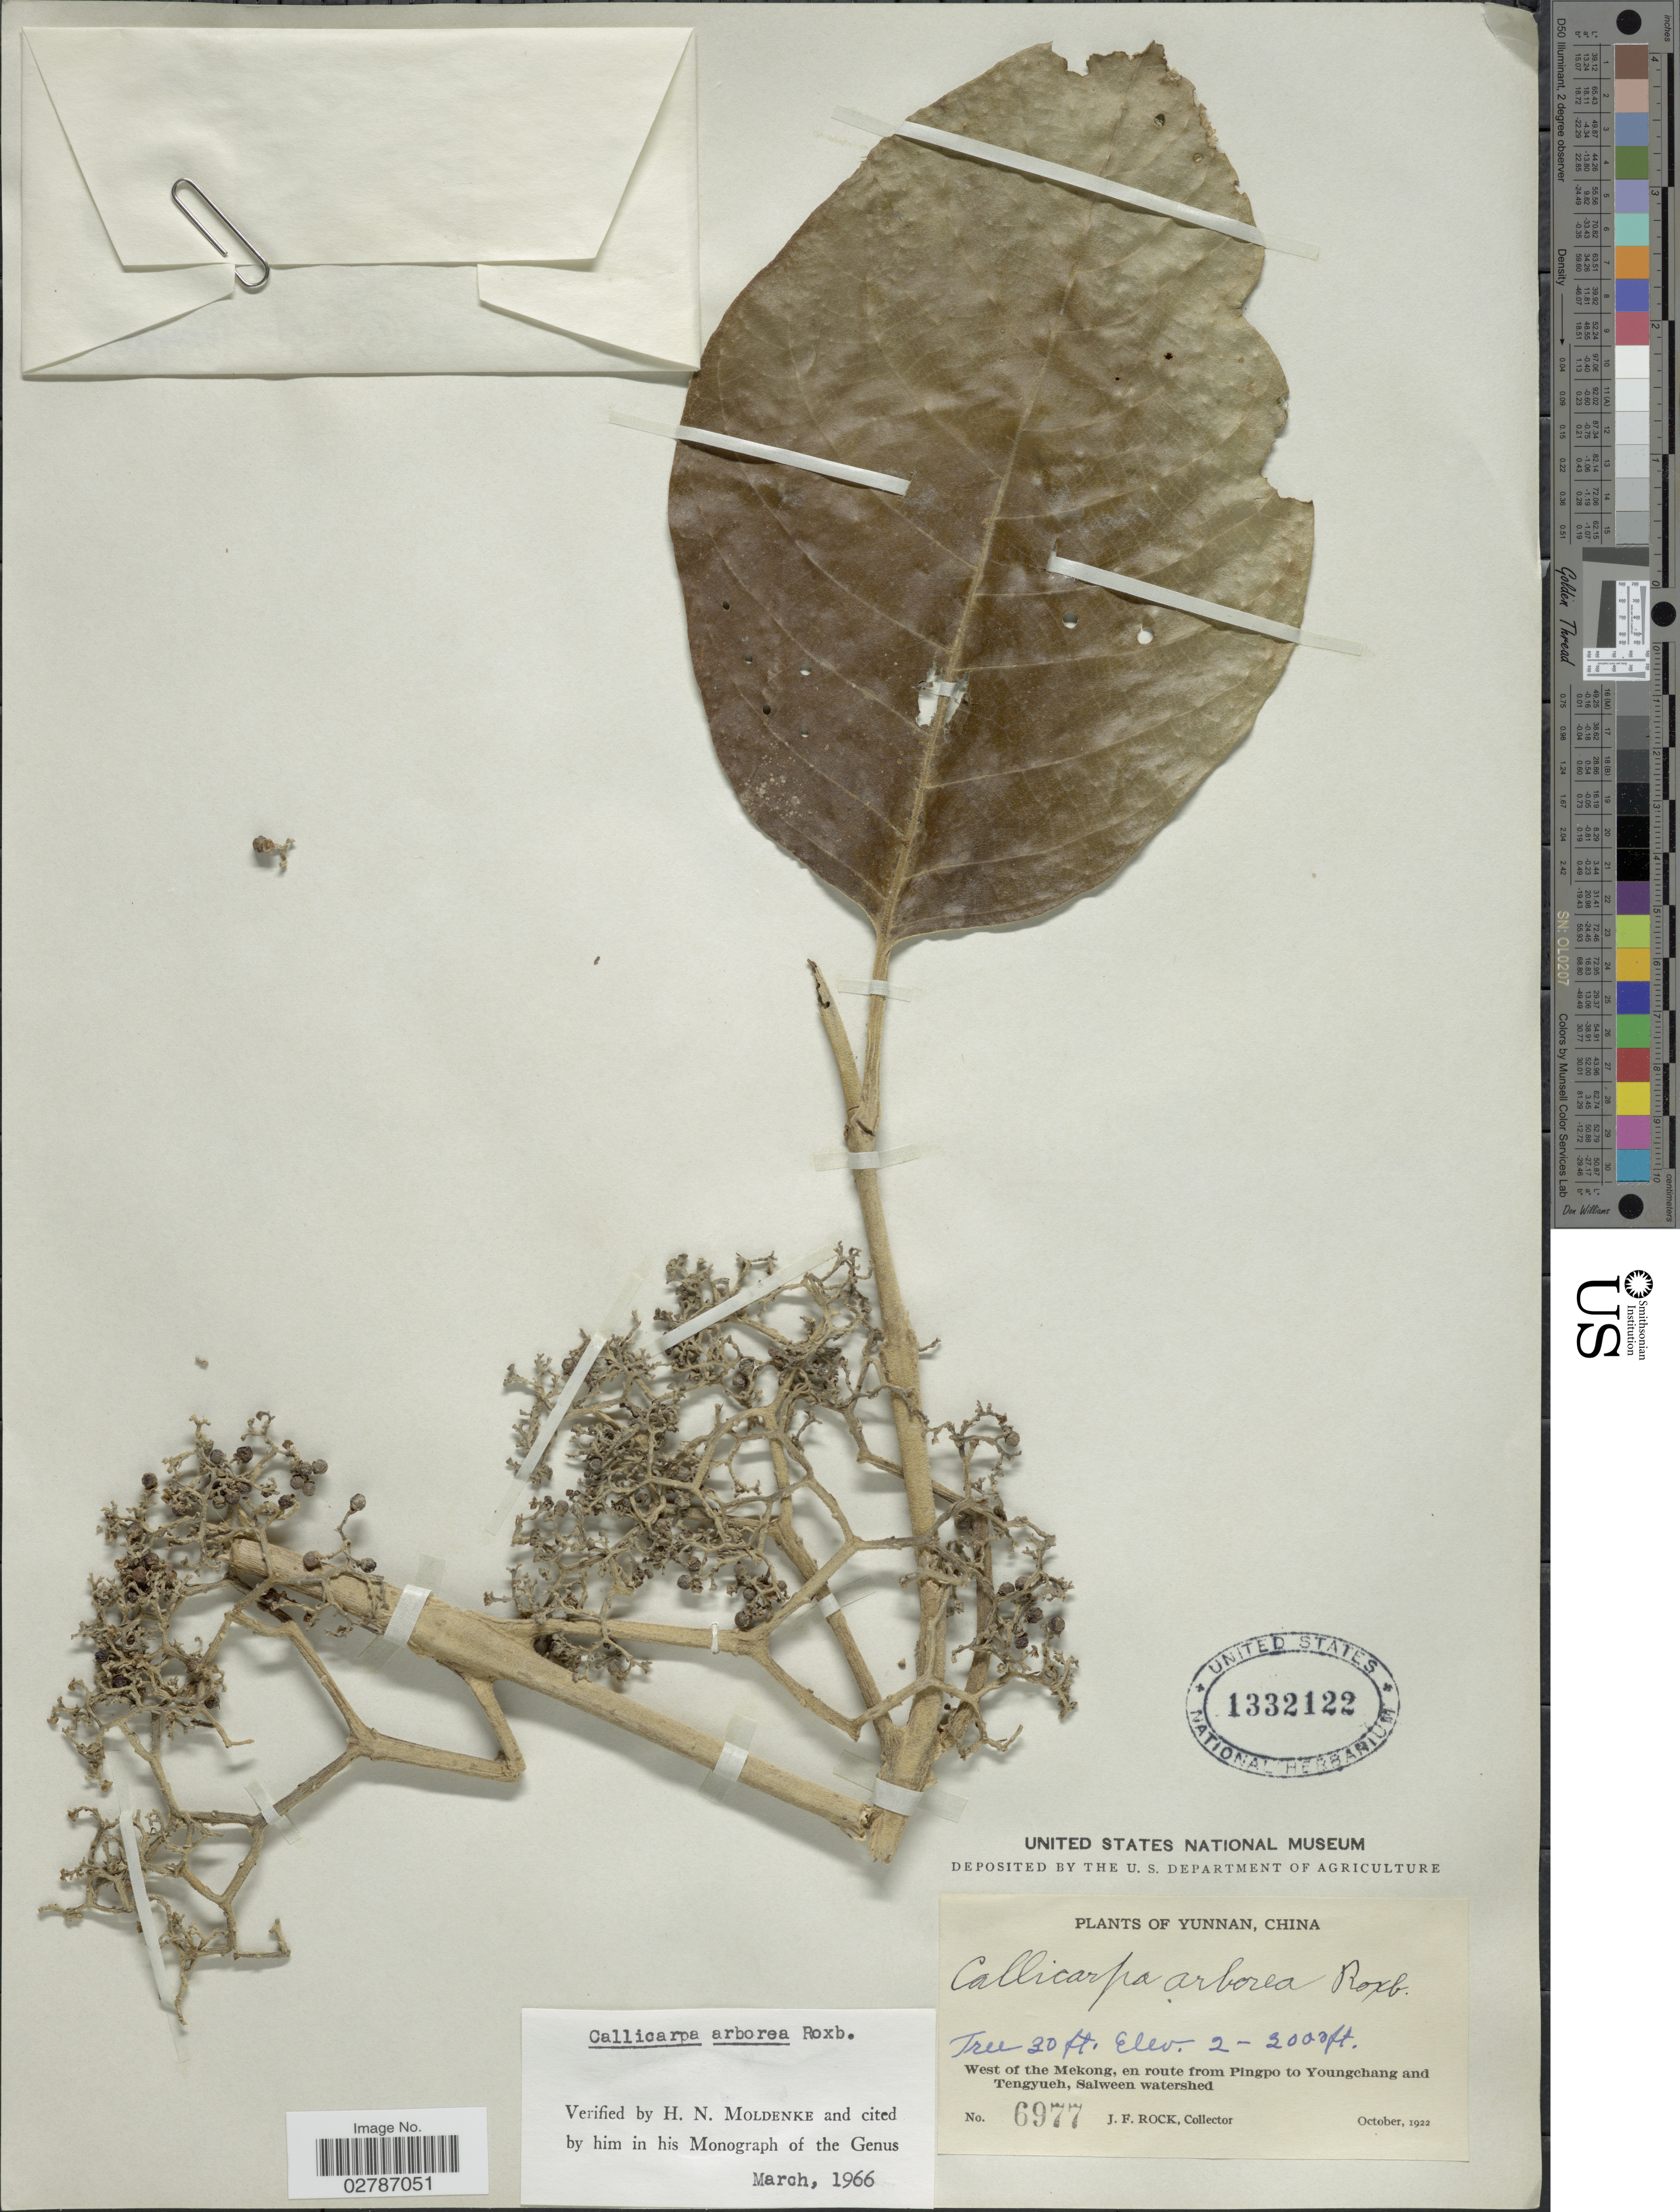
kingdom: Plantae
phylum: Tracheophyta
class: Magnoliopsida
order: Lamiales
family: Lamiaceae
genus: Callicarpa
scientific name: Callicarpa arborea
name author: Roxb.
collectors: J. Rock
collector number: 6977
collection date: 1922-10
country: China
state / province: Yunnan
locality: West of the Mekong, en route from Pingpo to Youngchang and Tengyueh, Salween watershed.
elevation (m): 610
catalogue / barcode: US 1332122